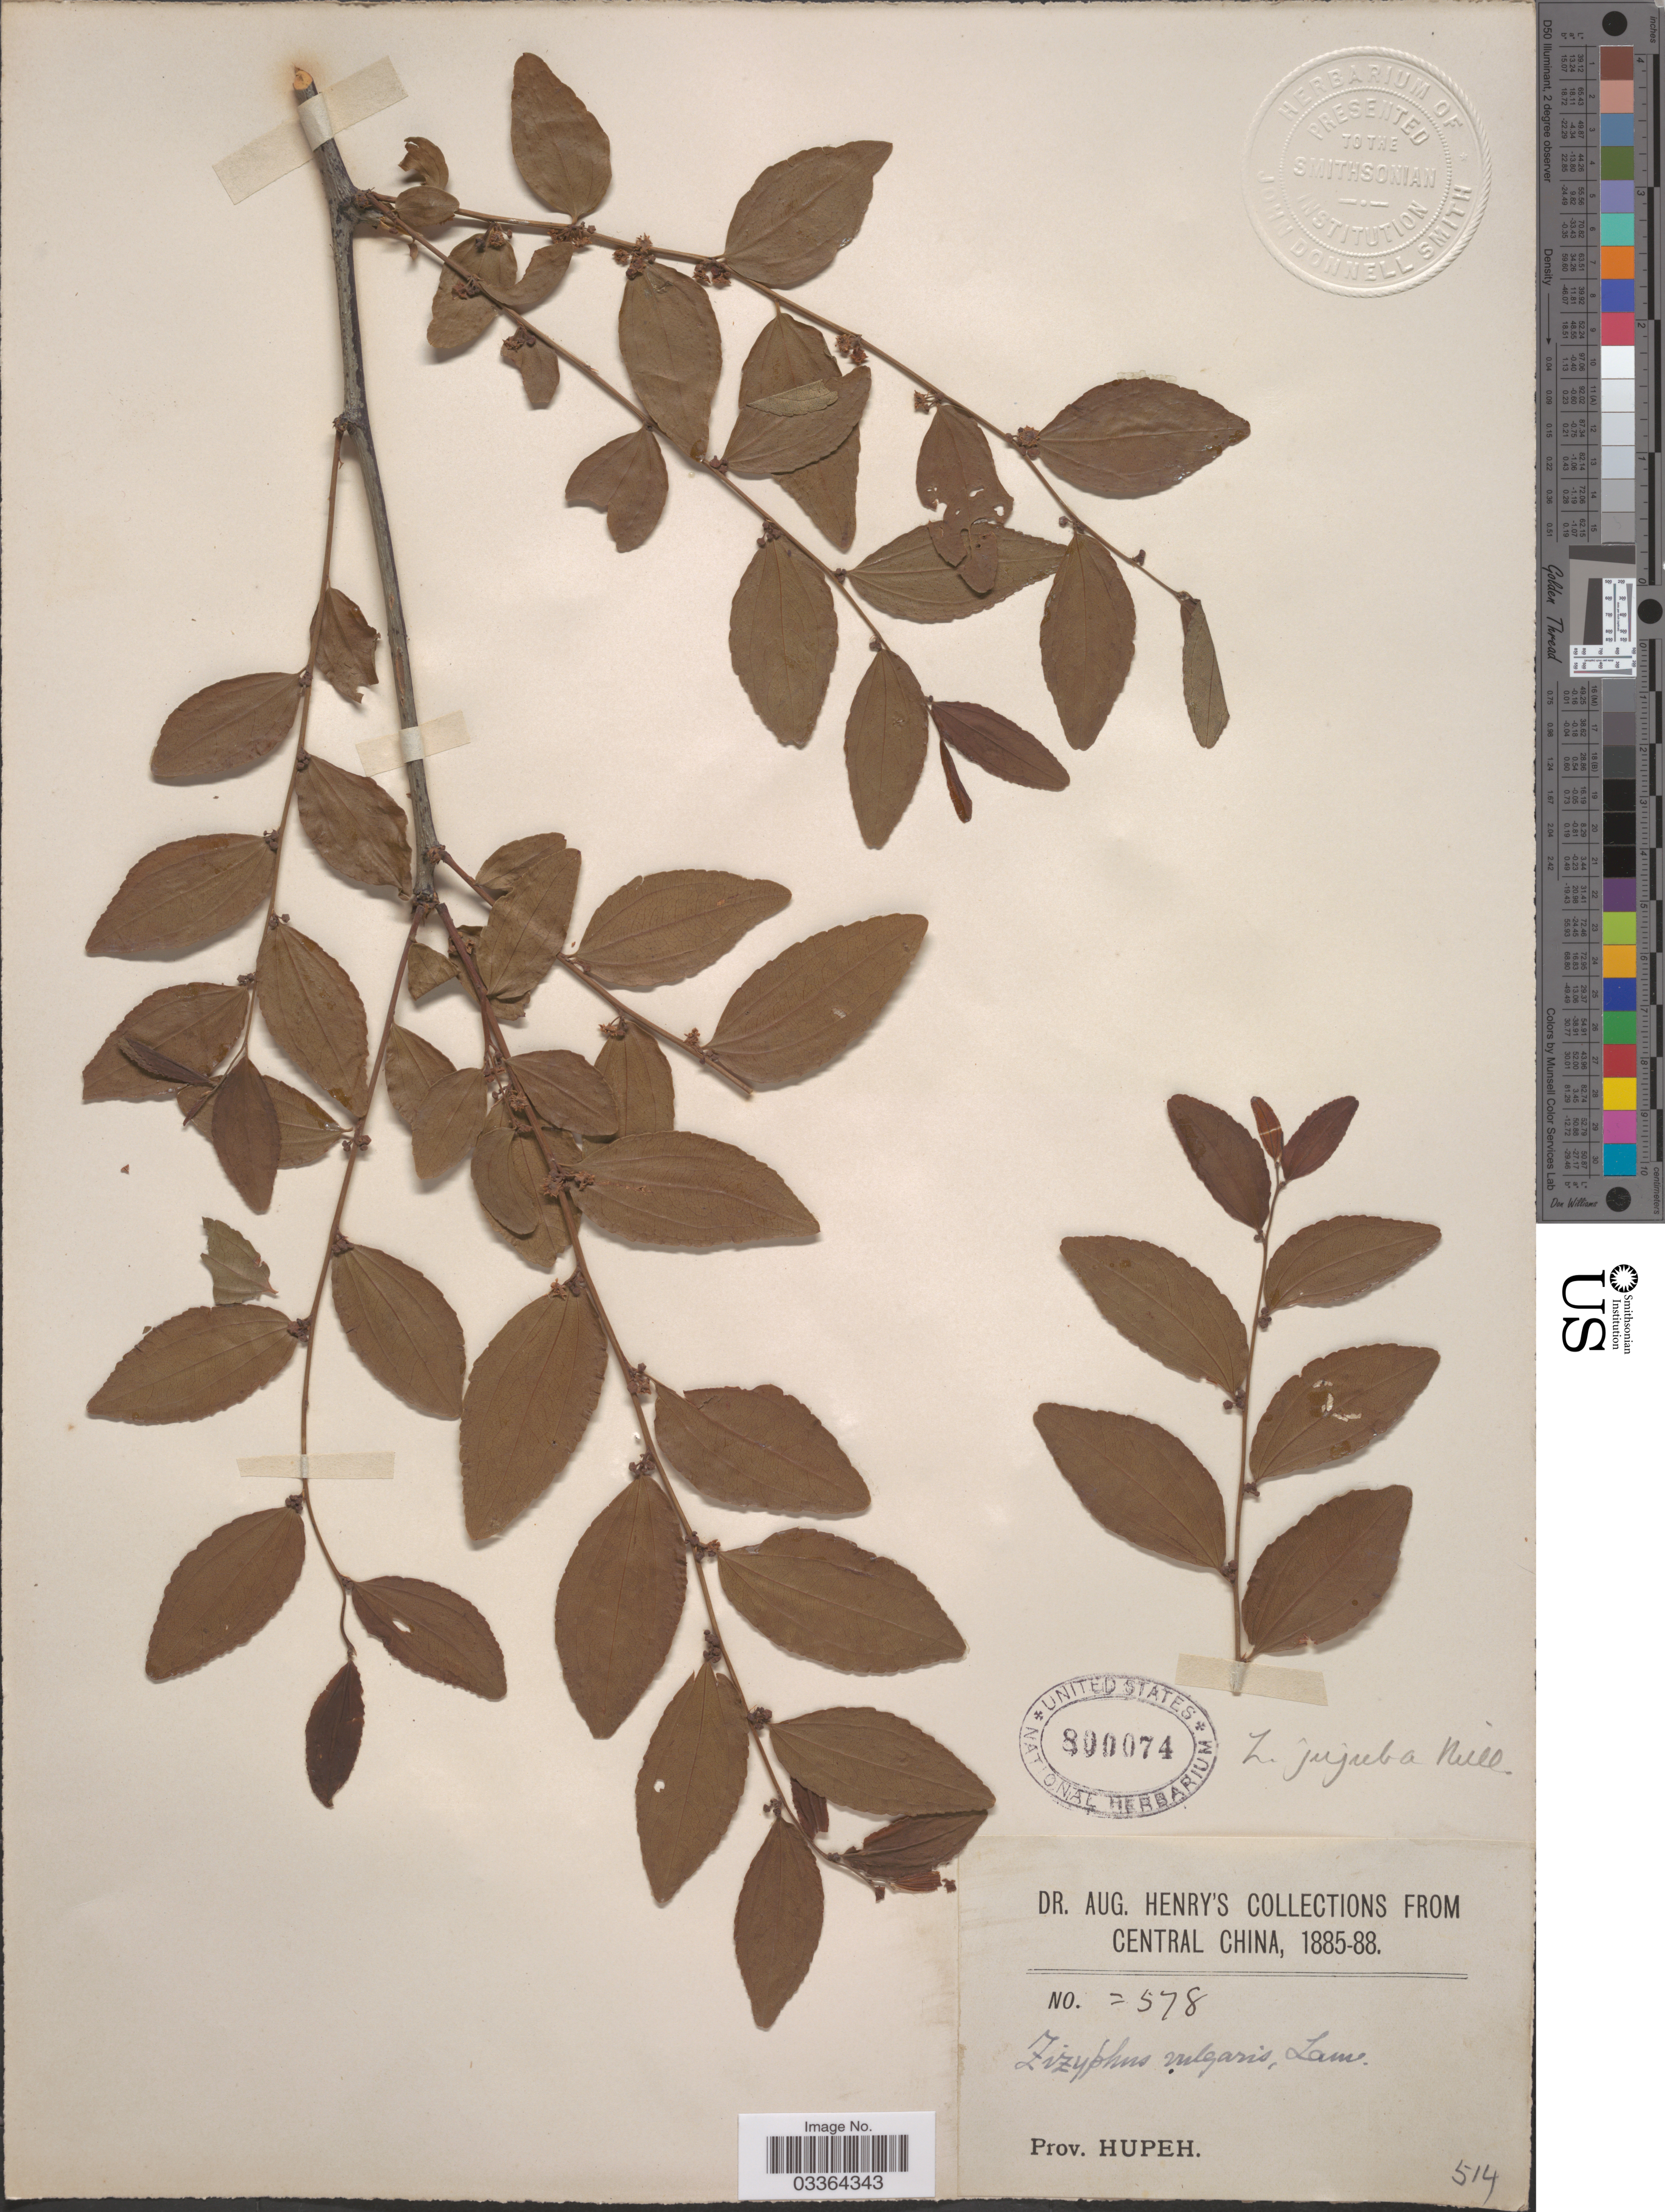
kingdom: Plantae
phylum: Tracheophyta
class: Magnoliopsida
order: Rosales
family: Rhamnaceae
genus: Ziziphus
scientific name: Ziziphus jujuba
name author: Mill.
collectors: A. Henry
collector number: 578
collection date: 1885/1888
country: China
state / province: Hubei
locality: Central China. Prov. Hupeh.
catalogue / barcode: US 800074